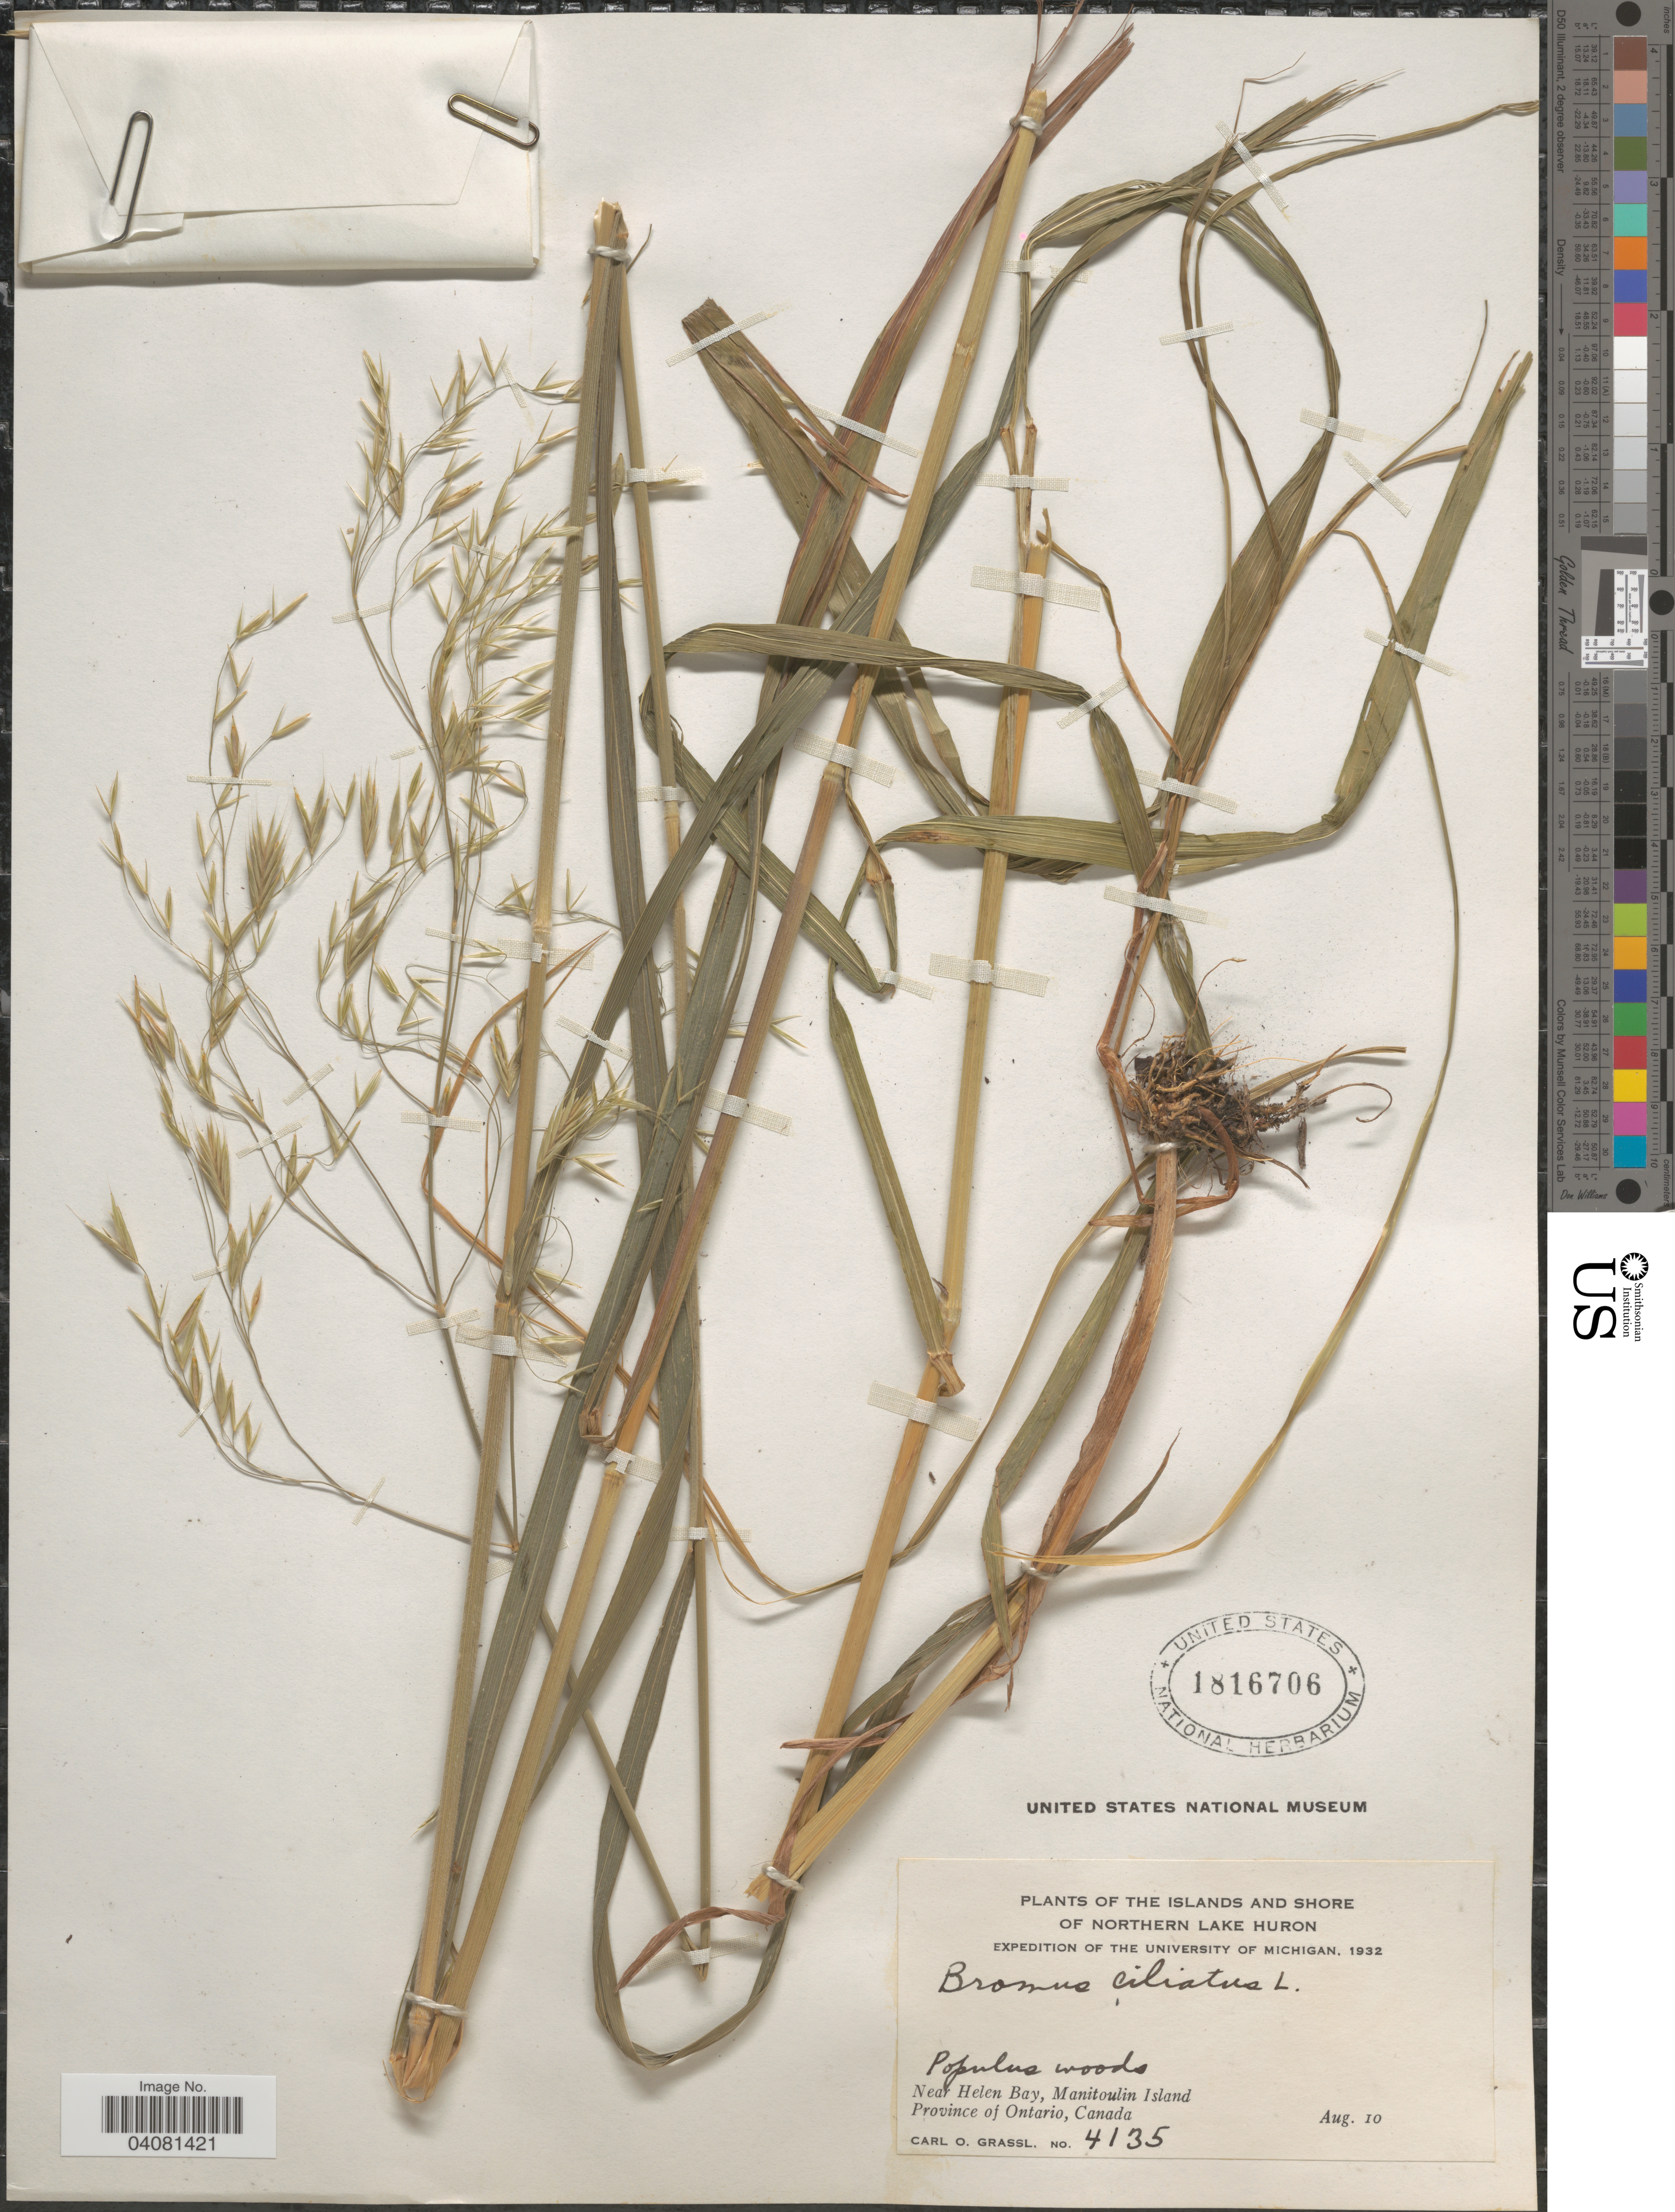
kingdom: Plantae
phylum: Tracheophyta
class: Liliopsida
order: Poales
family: Poaceae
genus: Bromus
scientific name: Bromus ciliatus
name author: L.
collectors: C. Grassl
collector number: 4135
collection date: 1932-08-10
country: Canada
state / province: Ontario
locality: Islands and shore of Northern Lake Huron. Expedition of the University of Michigan, 1932. Near Helen Bay, Manitoulin Island.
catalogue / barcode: US 1816706